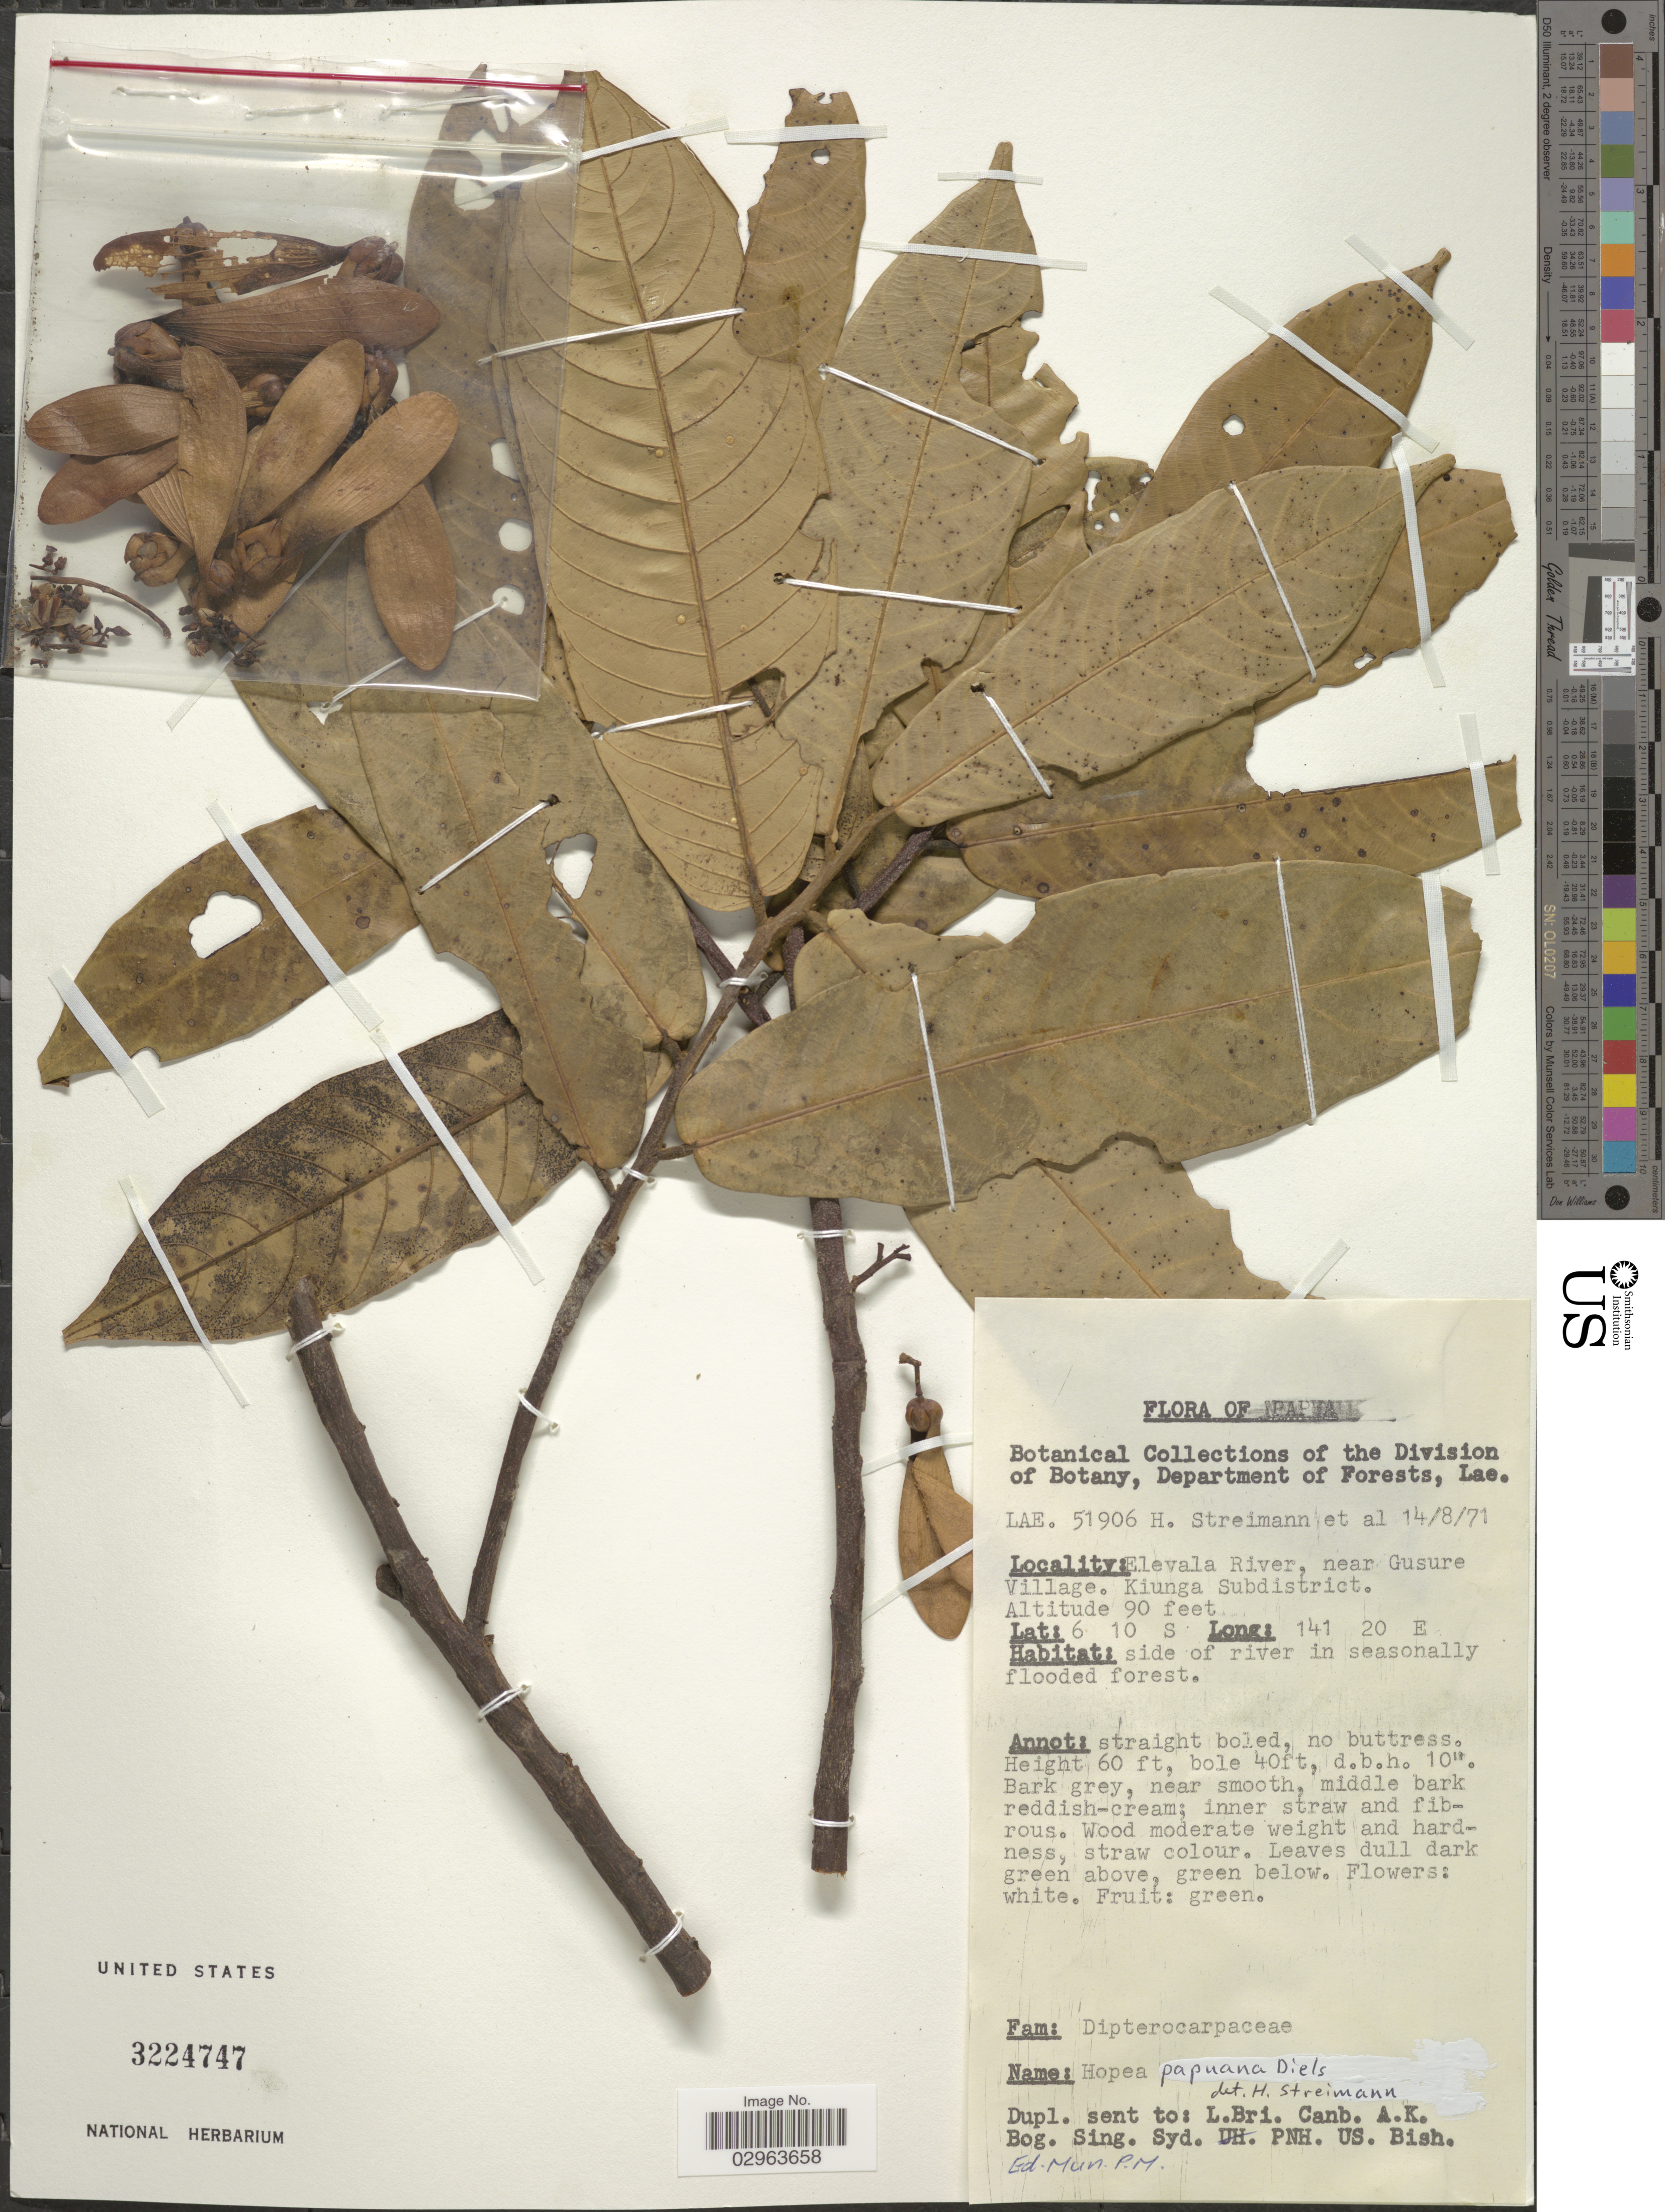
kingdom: Plantae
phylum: Tracheophyta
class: Magnoliopsida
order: Malvales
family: Dipterocarpaceae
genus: Hopea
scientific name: Hopea papuana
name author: Diels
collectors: H. Streimann & et al.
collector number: LAE 51906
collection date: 1971-08-14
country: Papua New Guinea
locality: Elevala River, near Gusure Village. Kiunga Subdistrict.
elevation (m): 27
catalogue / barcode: US 3224747